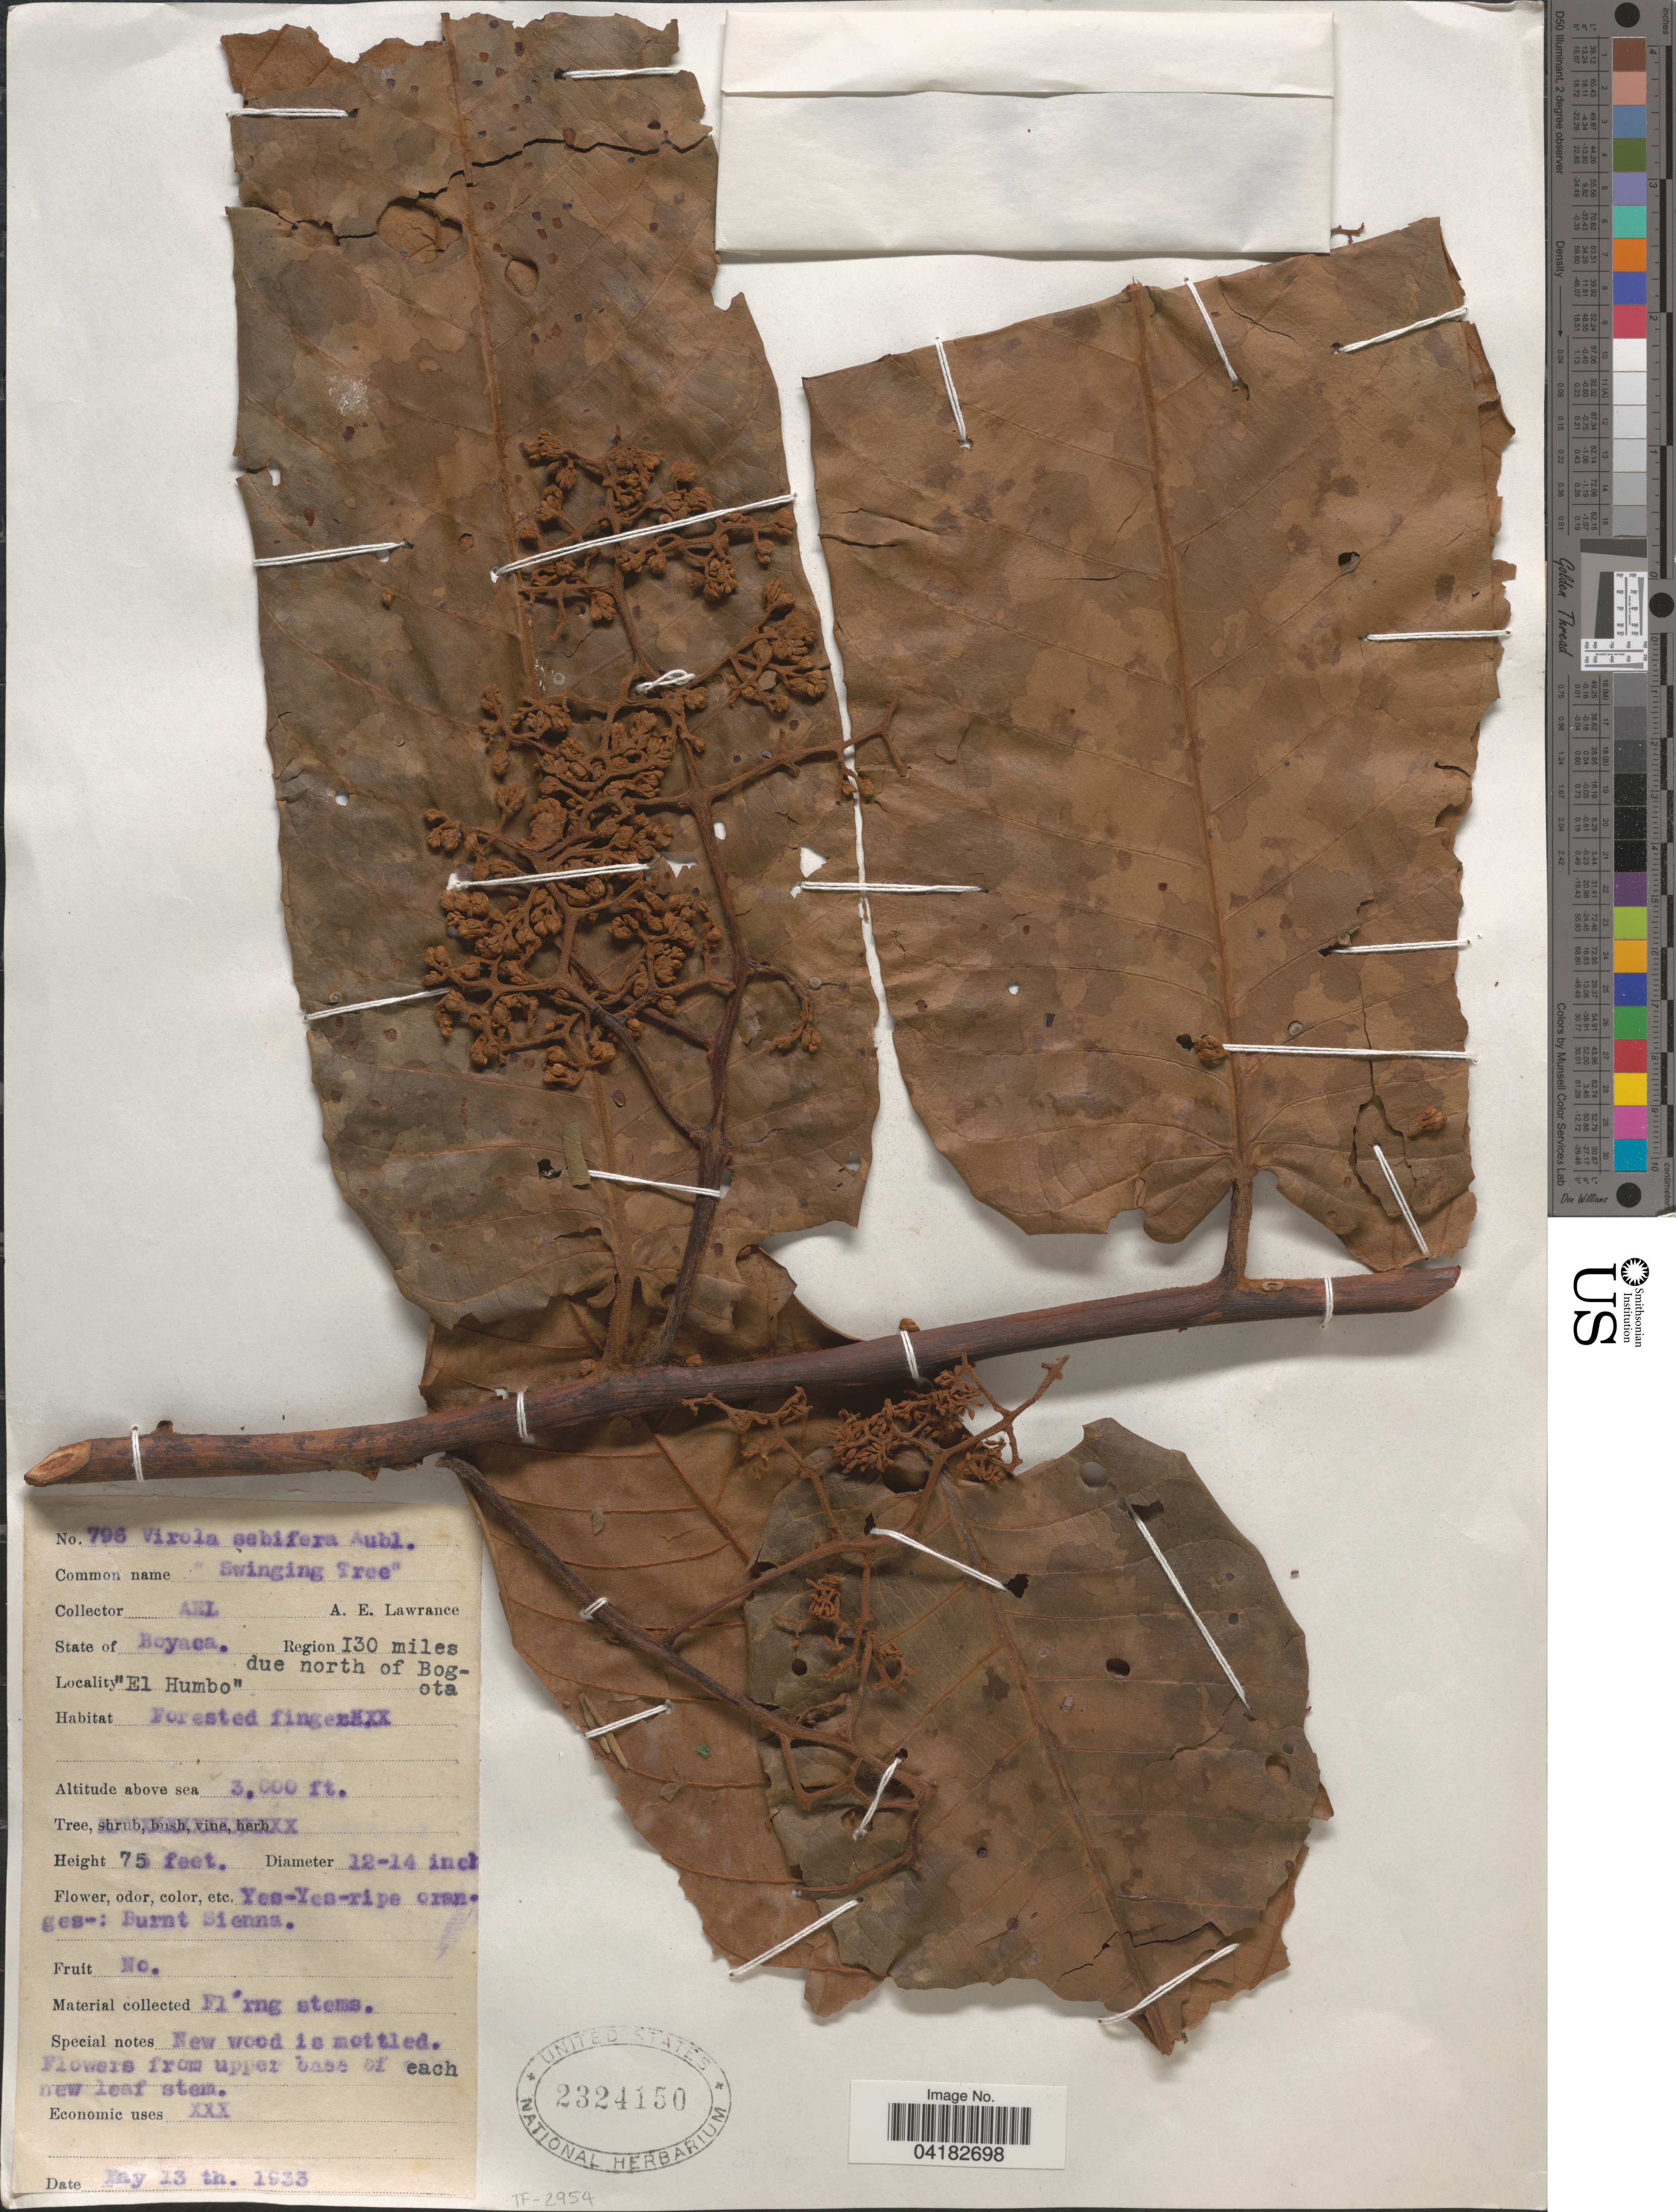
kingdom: Plantae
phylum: Tracheophyta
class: Magnoliopsida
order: Magnoliales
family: Myristicaceae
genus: Virola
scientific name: Virola sebifera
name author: Aubl.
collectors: A. Lawrance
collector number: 796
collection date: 1933-05-13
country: Colombia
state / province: Boyacá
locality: Region 130 miles due north of Bogota. "El Humbo".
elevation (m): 914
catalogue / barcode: US 2324150